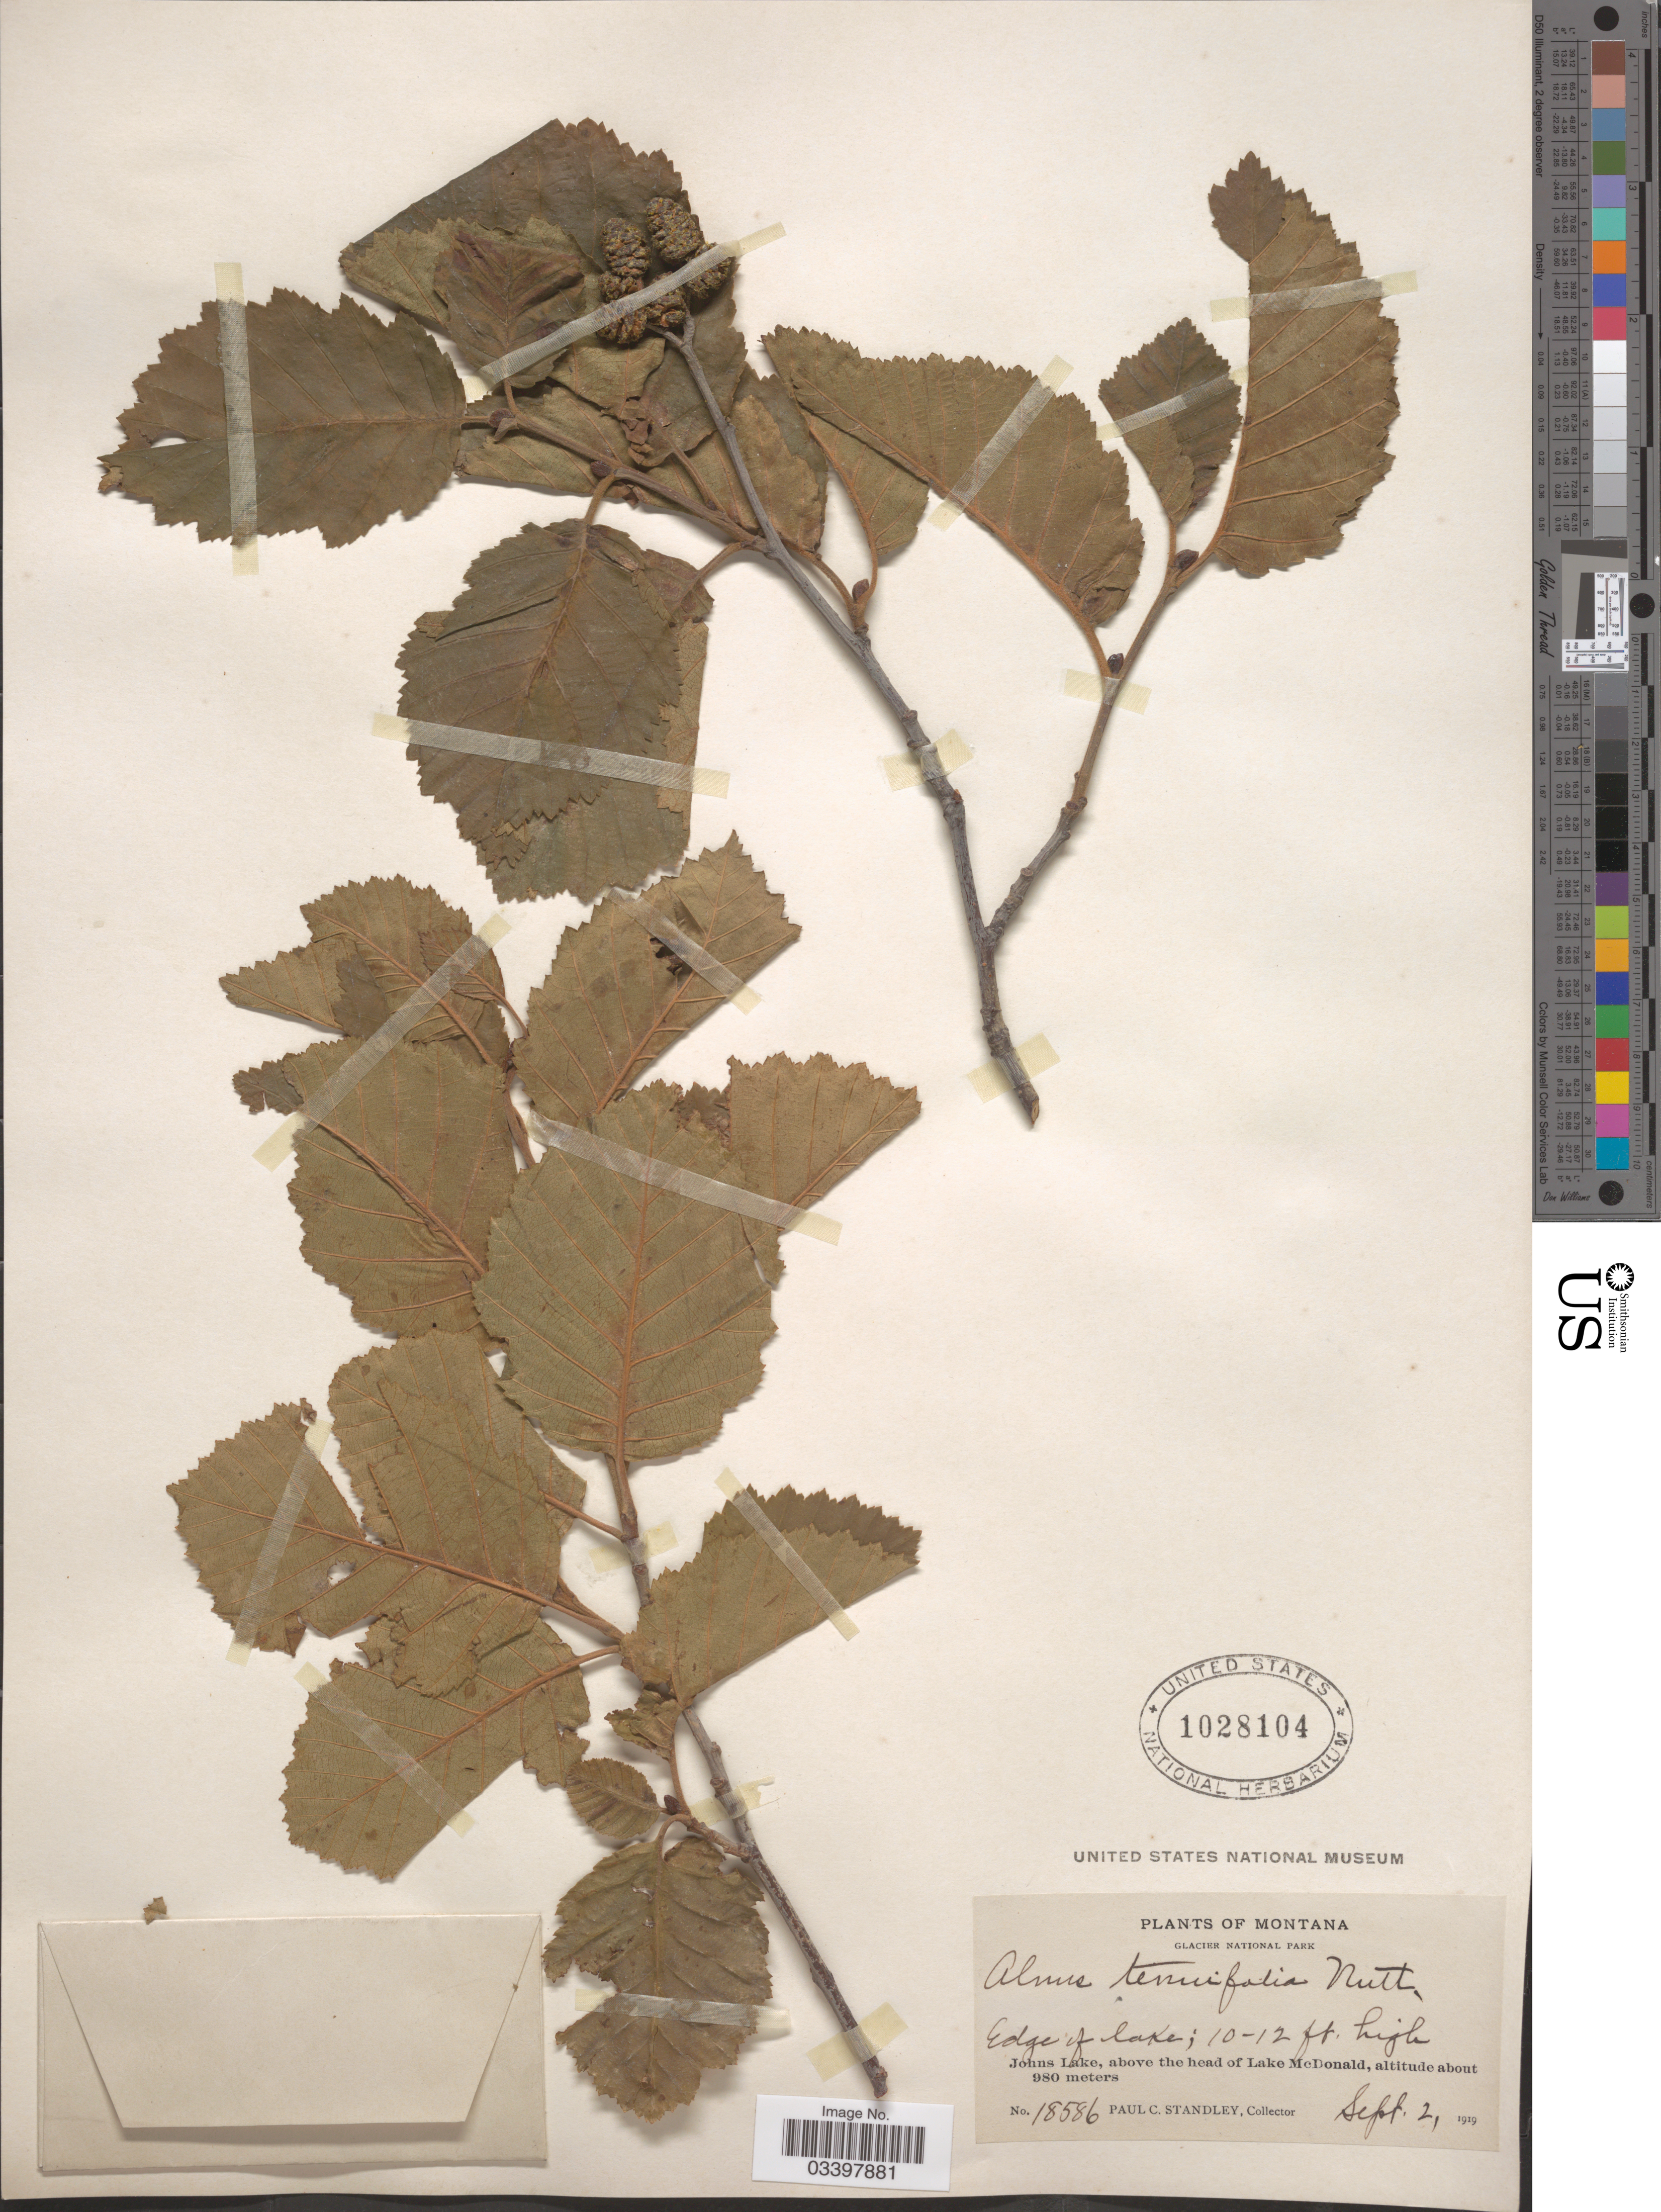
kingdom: Plantae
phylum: Tracheophyta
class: Magnoliopsida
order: Fagales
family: Betulaceae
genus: Alnus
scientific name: Alnus incana subsp. tenuifolia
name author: (Nutt.) Breitung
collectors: P. C. Standley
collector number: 18586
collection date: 1919-09-02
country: United States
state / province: Montana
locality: Glacier National Park. Edge of lake. Johns Lake, above the head of Lake McDonald.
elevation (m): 980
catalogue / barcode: US 1028104